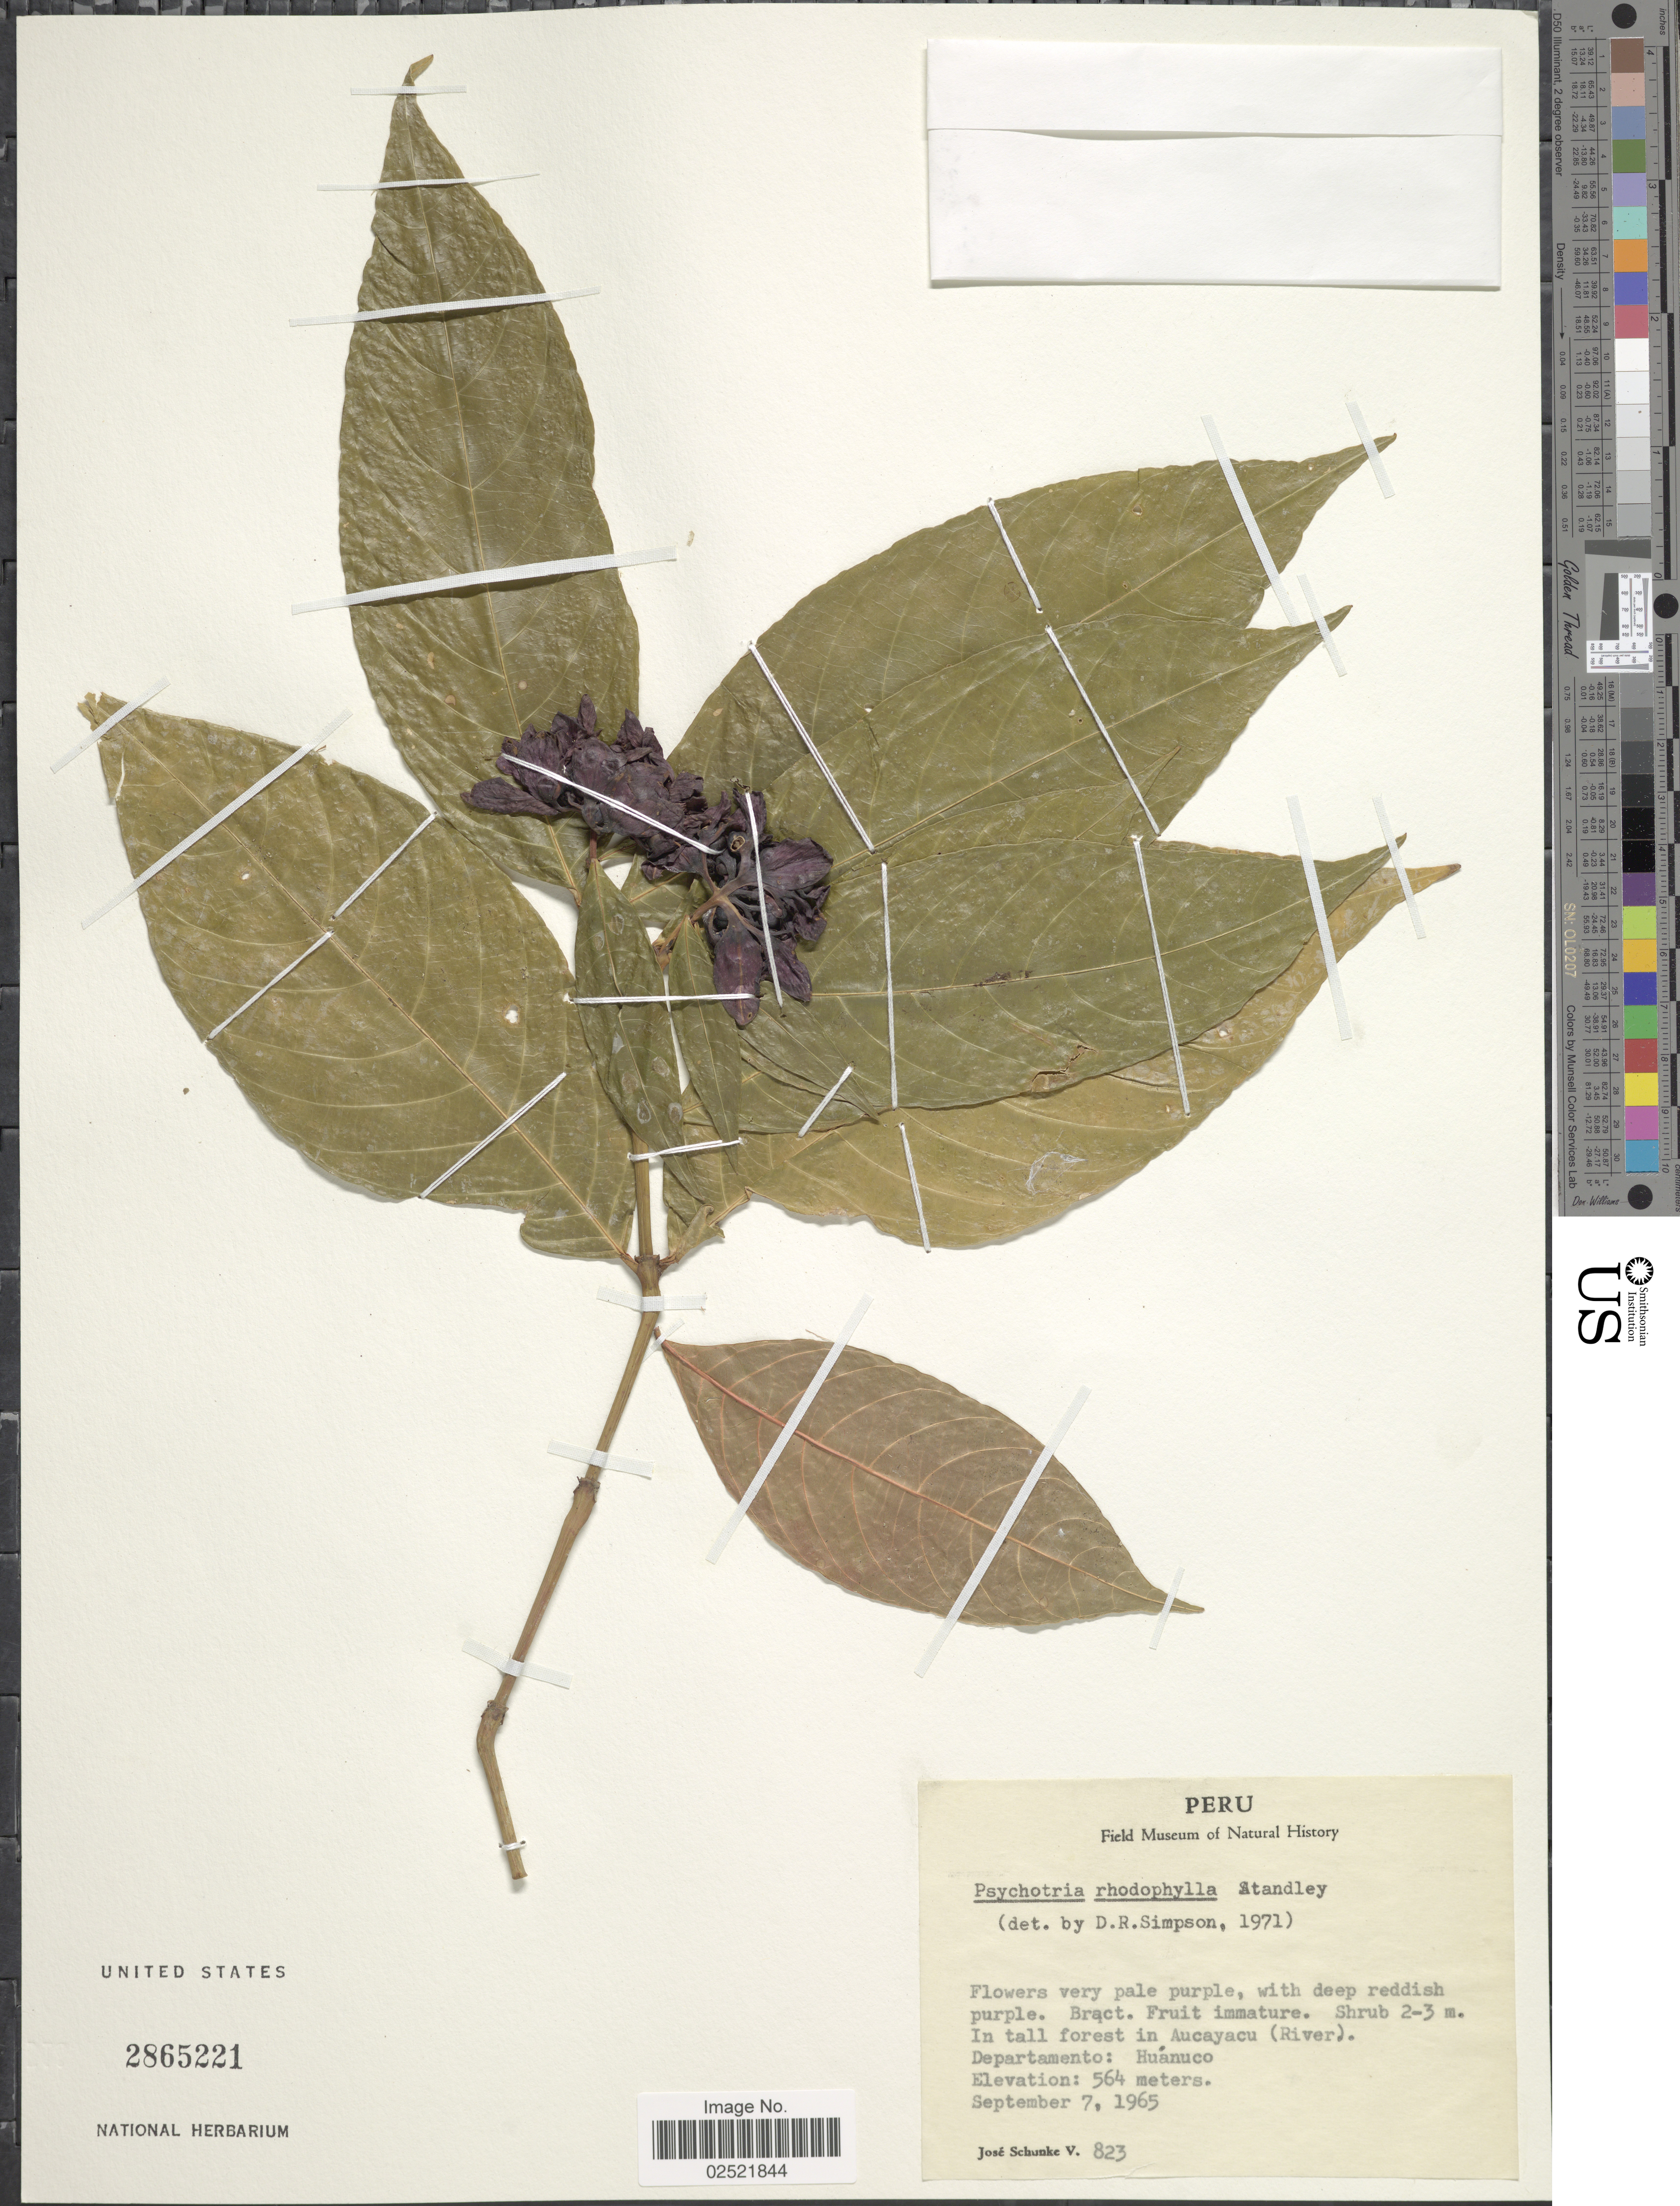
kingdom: Plantae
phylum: Tracheophyta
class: Magnoliopsida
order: Gentianales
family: Rubiaceae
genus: Psychotria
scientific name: Psychotria rhodophylla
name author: Standl.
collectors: J. Schunke Vigo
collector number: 823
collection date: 1965-09-07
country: Peru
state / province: Huánuco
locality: Aucayacu (River)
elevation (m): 564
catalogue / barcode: US 28965221